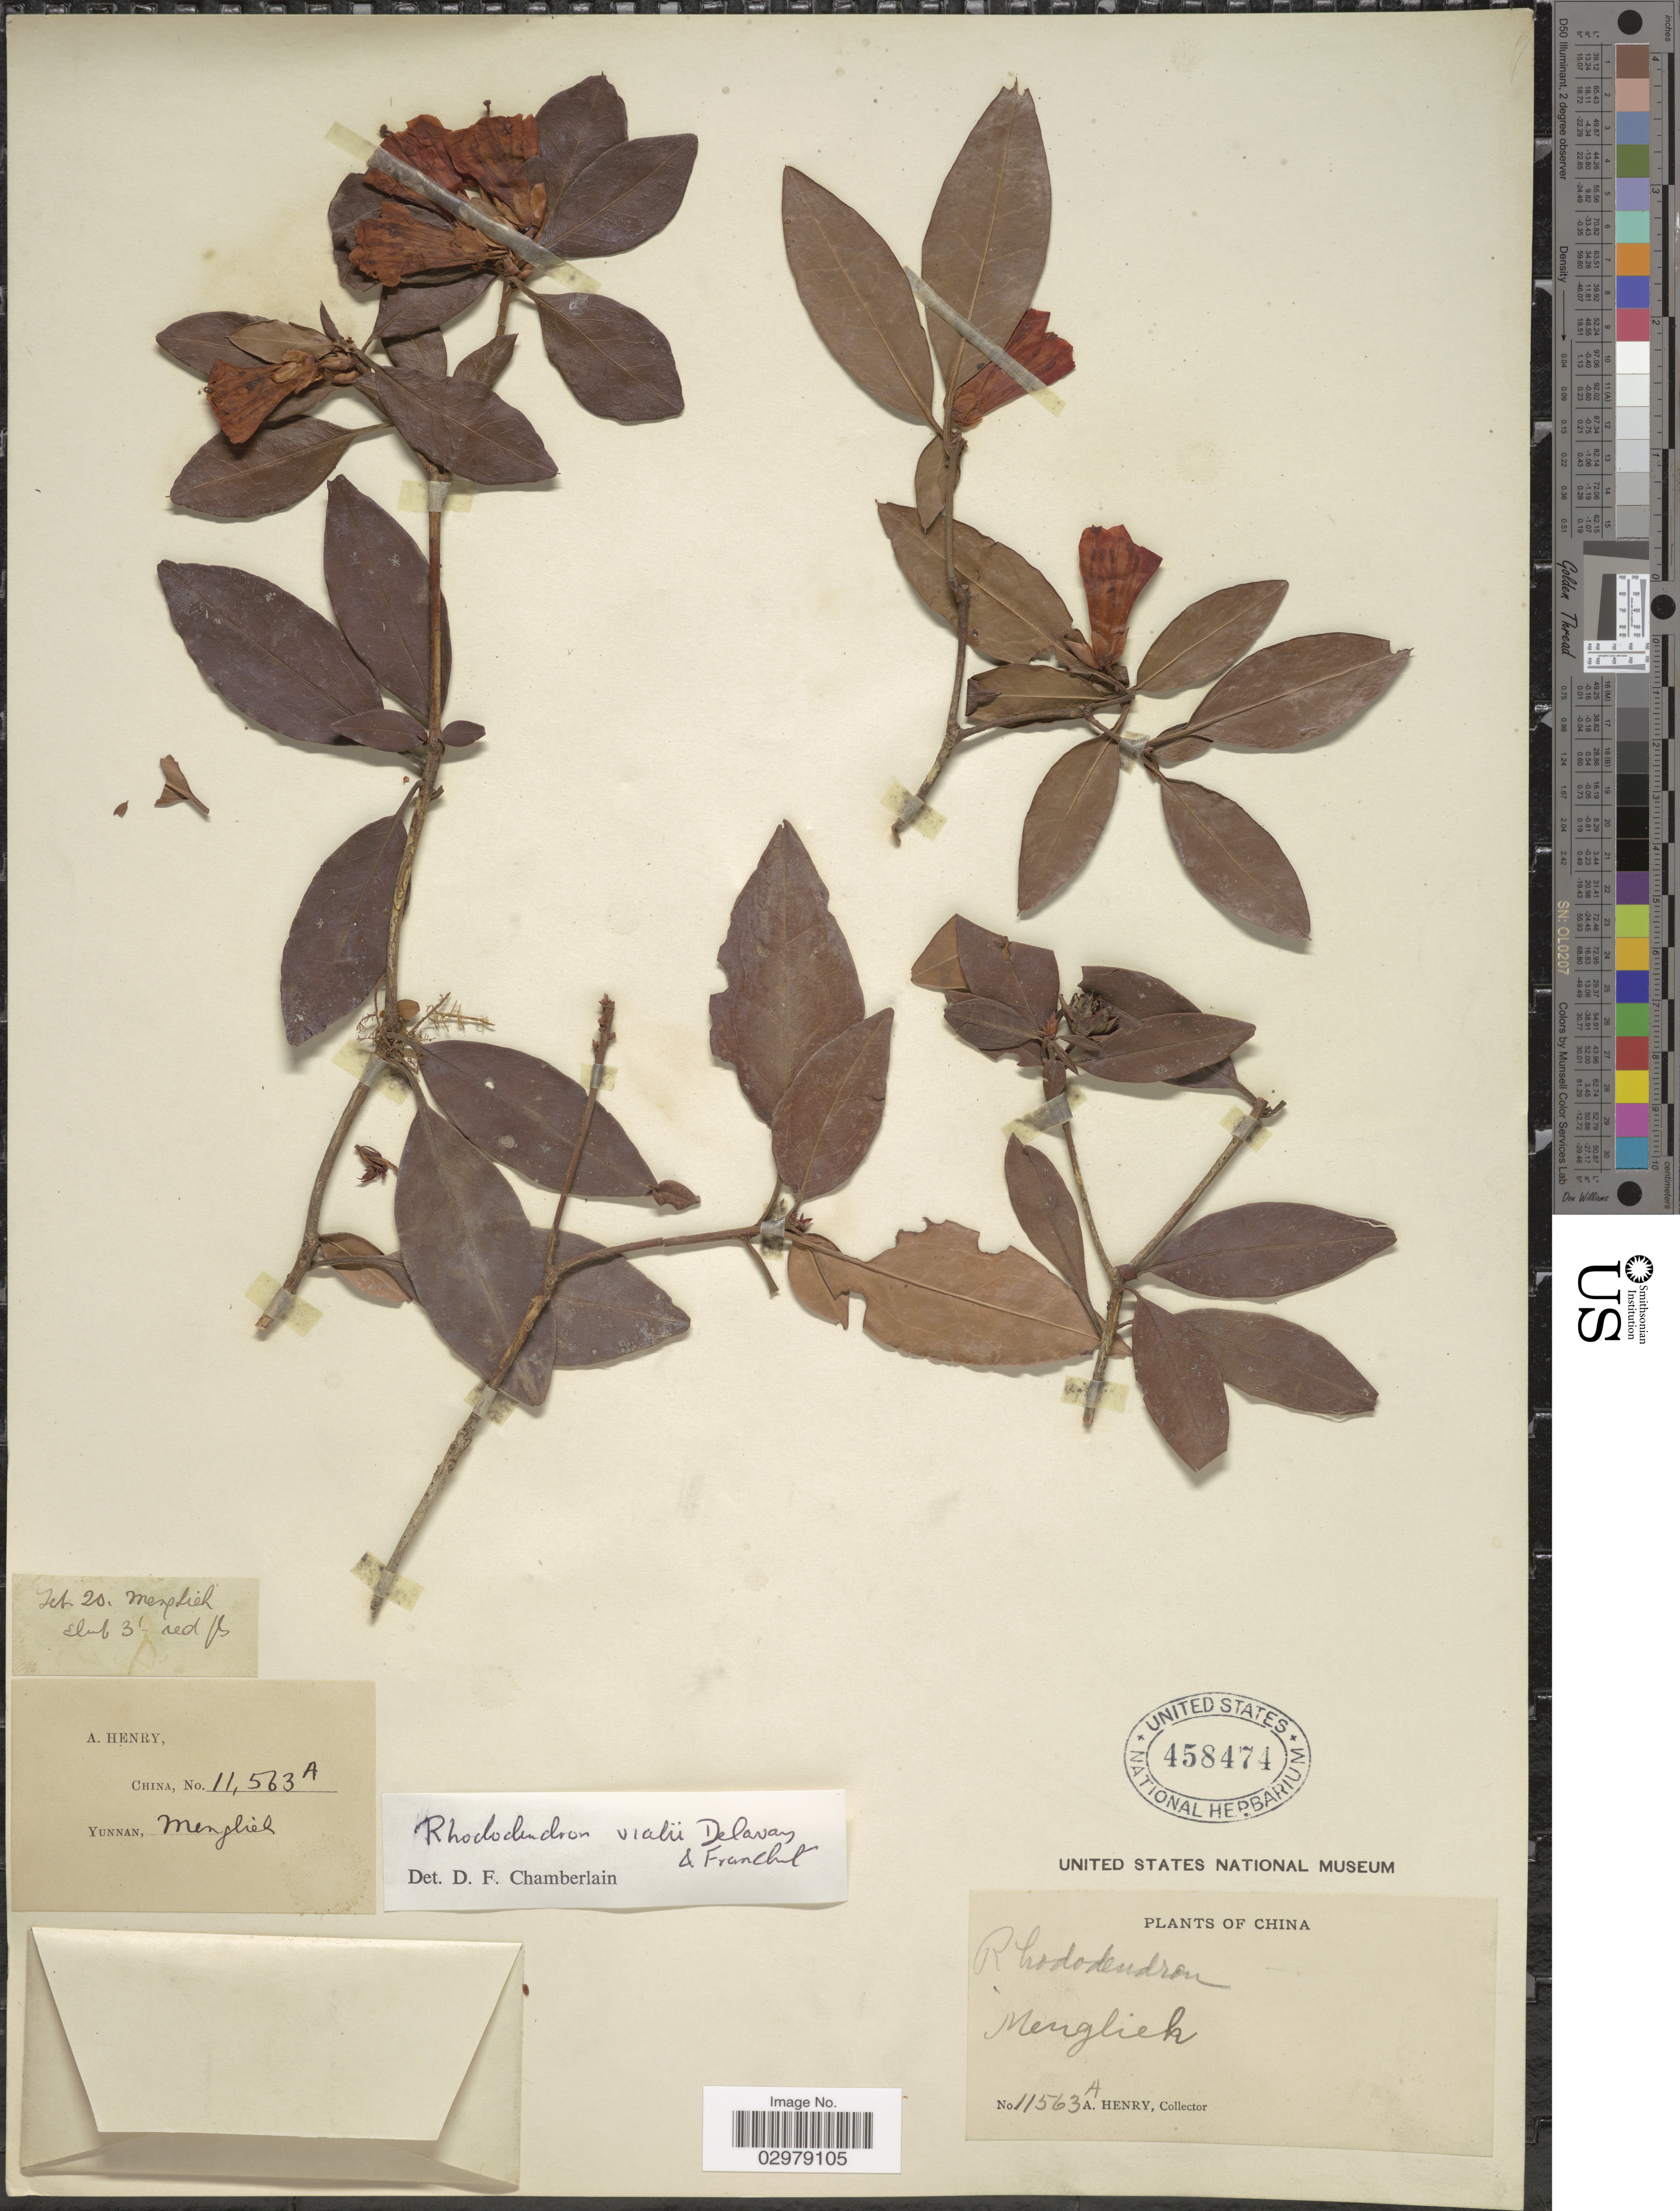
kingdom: Plantae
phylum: Tracheophyta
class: Magnoliopsida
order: Ericales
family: Ericaceae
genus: Rhododendron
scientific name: Rhododendron vialii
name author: Delavay & Franch.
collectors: A. Henry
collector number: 11563 A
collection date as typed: Transcribed d/m/y: /2/20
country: China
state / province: Yunnan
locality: Mengliek.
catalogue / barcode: US 458474